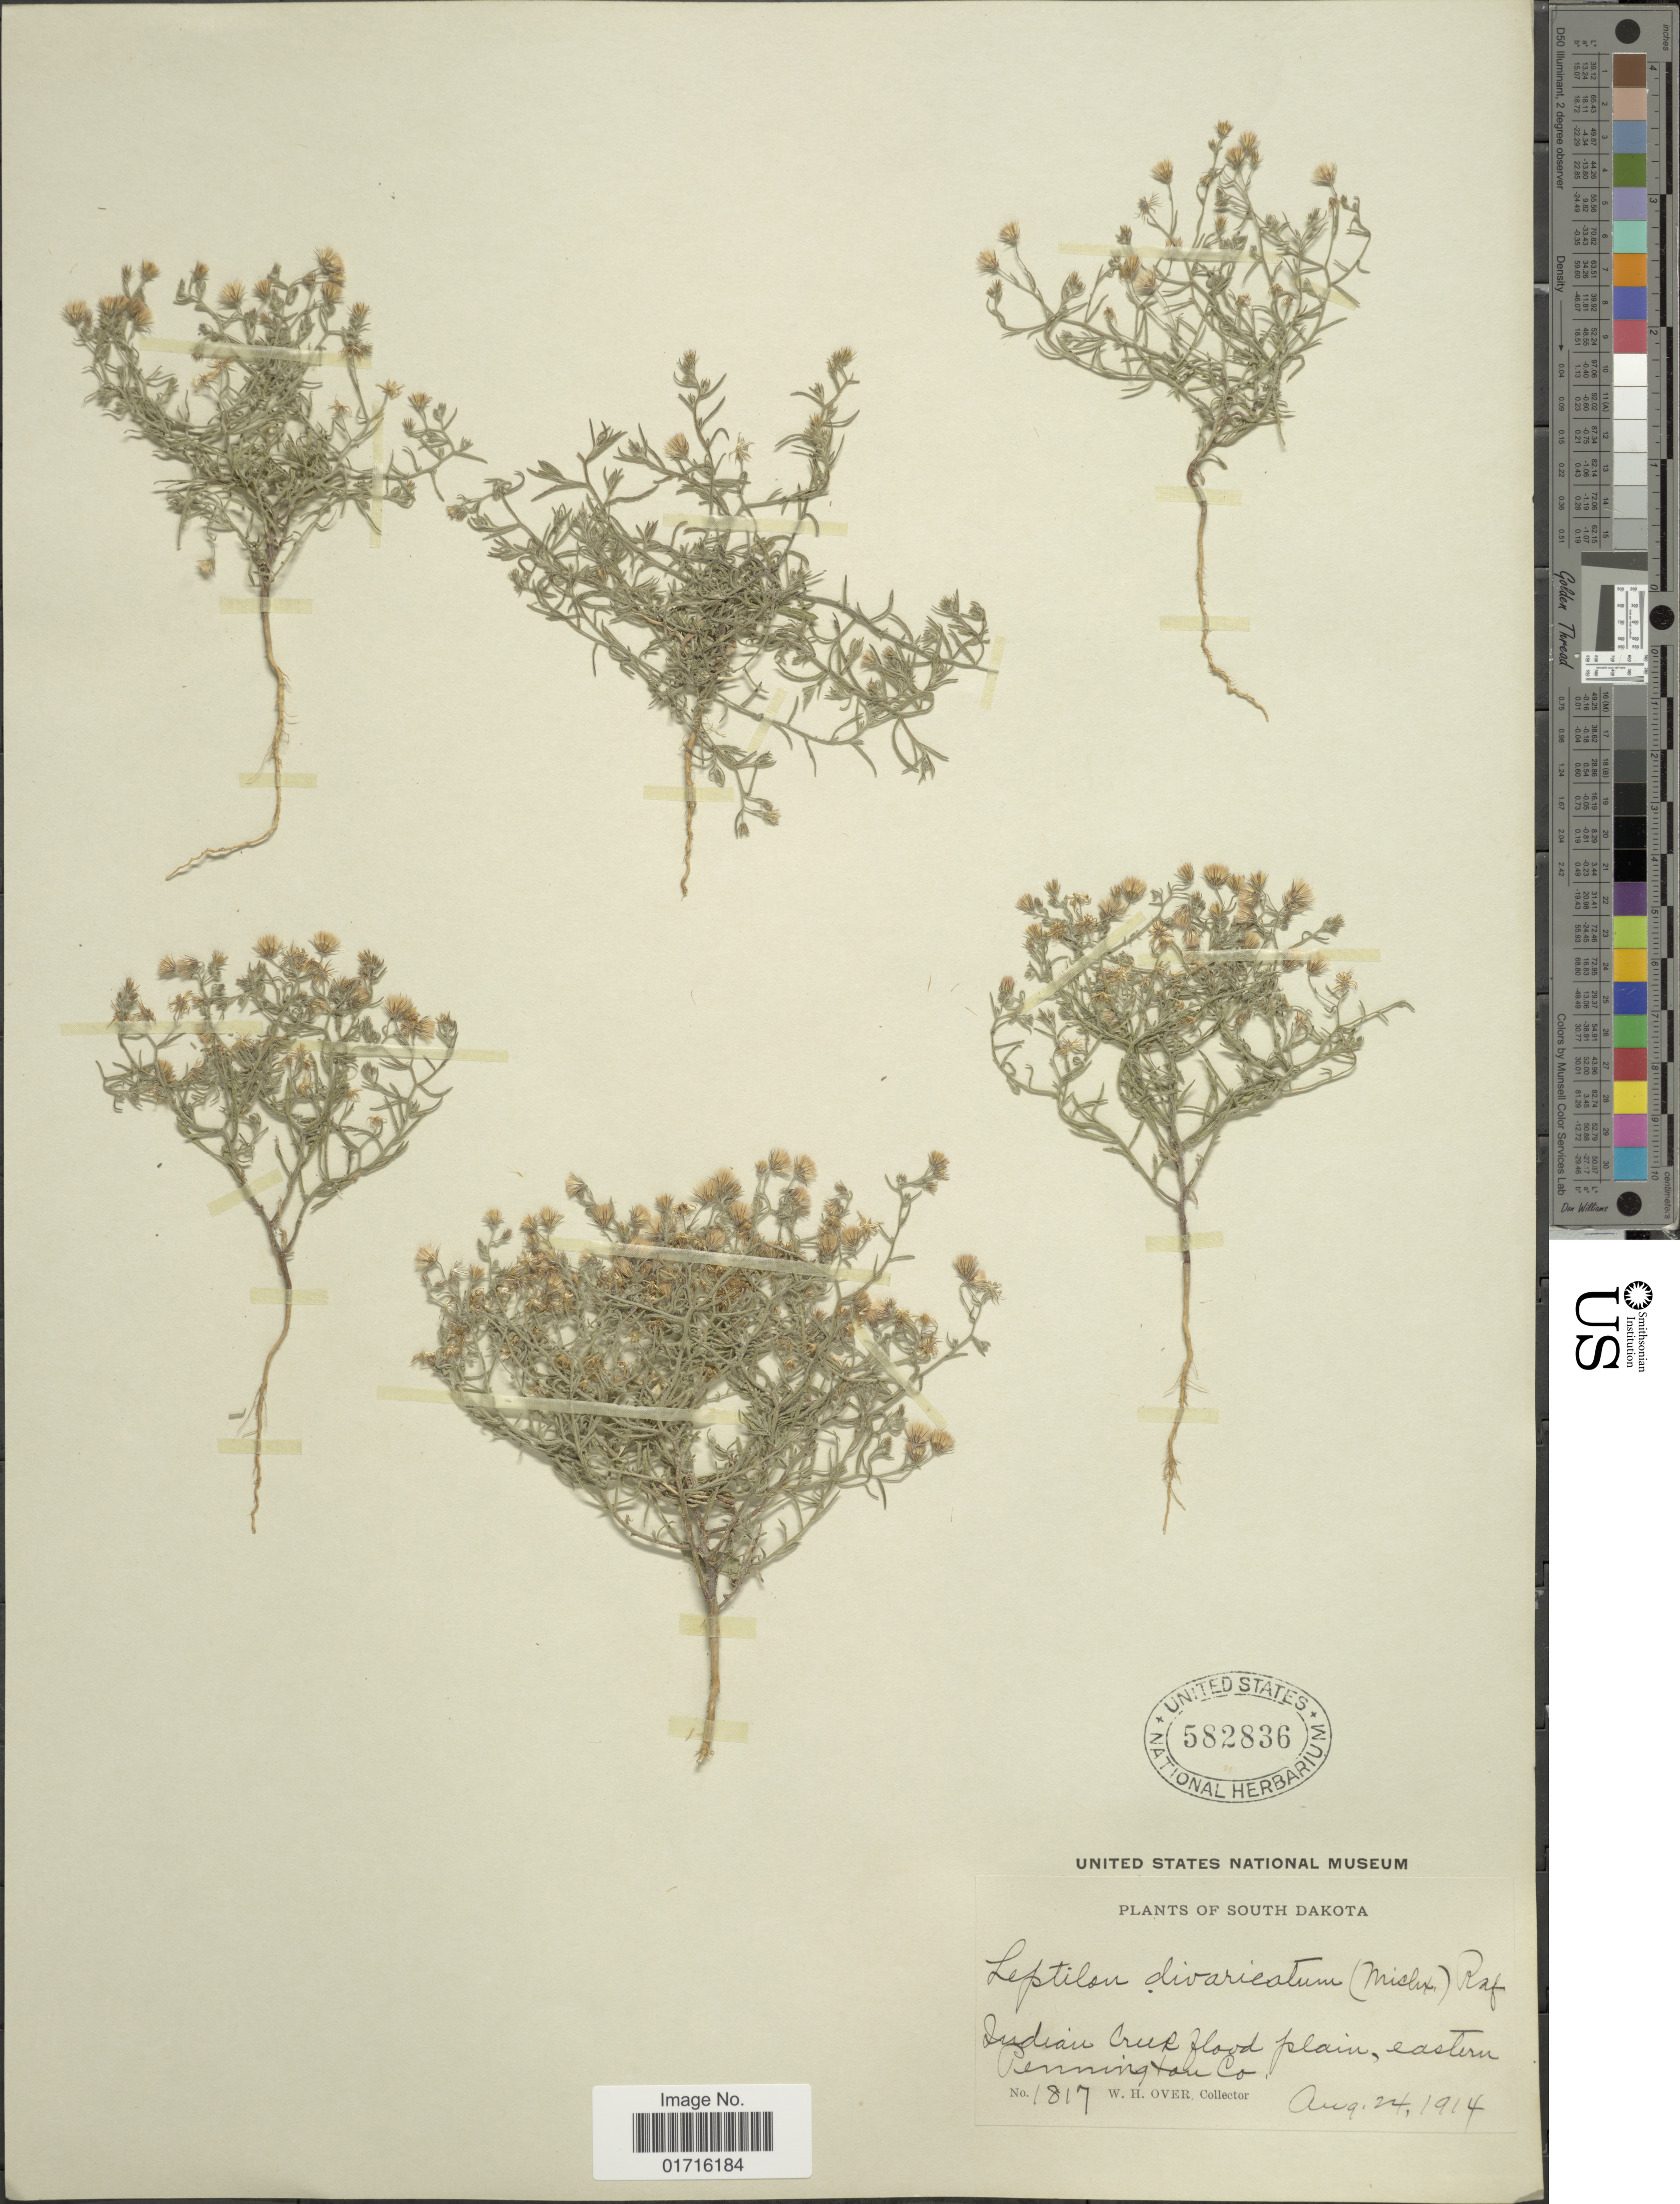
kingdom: Plantae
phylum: Tracheophyta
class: Magnoliopsida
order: Asterales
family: Asteraceae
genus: Conyza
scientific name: Conyza divaricata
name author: Spreng.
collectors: W. Over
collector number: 1817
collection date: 1914-08-24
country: United States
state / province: South Dakota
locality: Indian Creek flood plain, eastern Pennington Co.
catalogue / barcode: US 582836